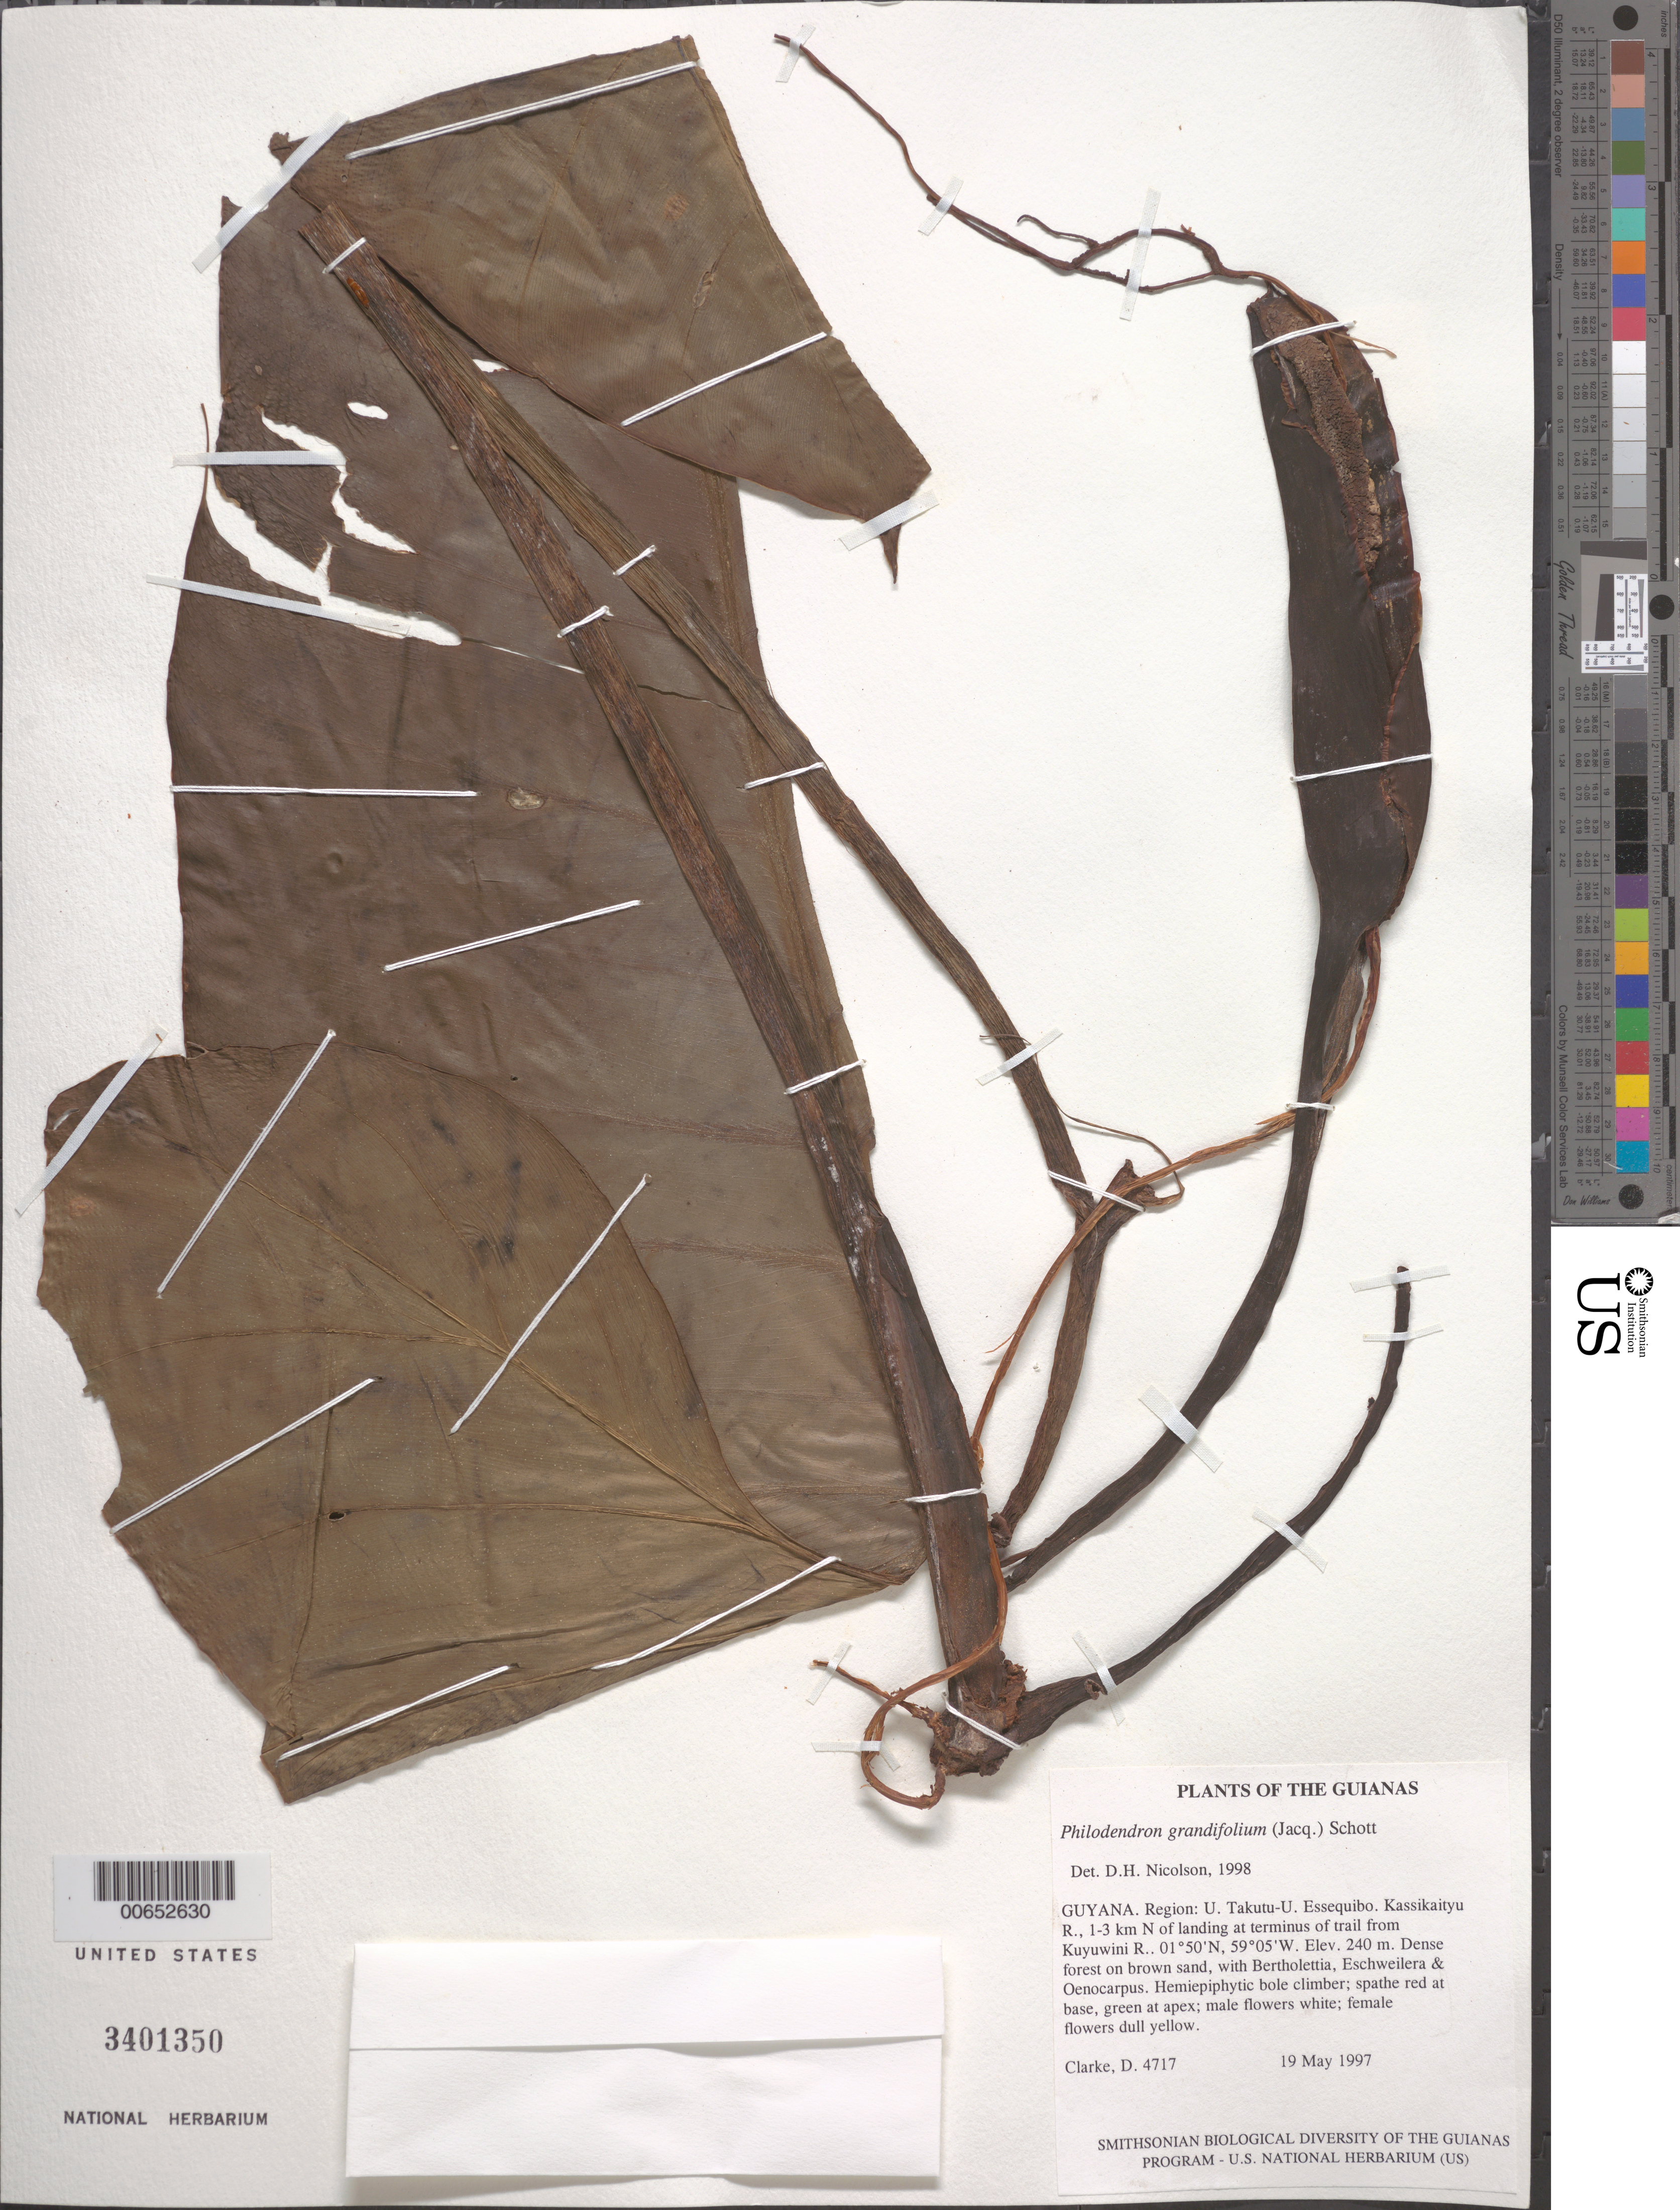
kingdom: Plantae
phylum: Tracheophyta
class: Liliopsida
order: Alismatales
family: Araceae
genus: Philodendron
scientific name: Philodendron grandifolium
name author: (Jacq.) Schott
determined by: Nicolson, Dan H.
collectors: H. D. Clarke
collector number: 4717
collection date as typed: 19 May 1997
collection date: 1997-05-19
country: Guyana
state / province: U. Takutu-U. Essequibo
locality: Kassikaityu R., 1-3 km N of landing at terminus of trail from Kuyuwini R.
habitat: Dense forest on brown sand, with Bertholettia, Eschweilera & Oenocarpus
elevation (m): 240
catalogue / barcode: US 3401350